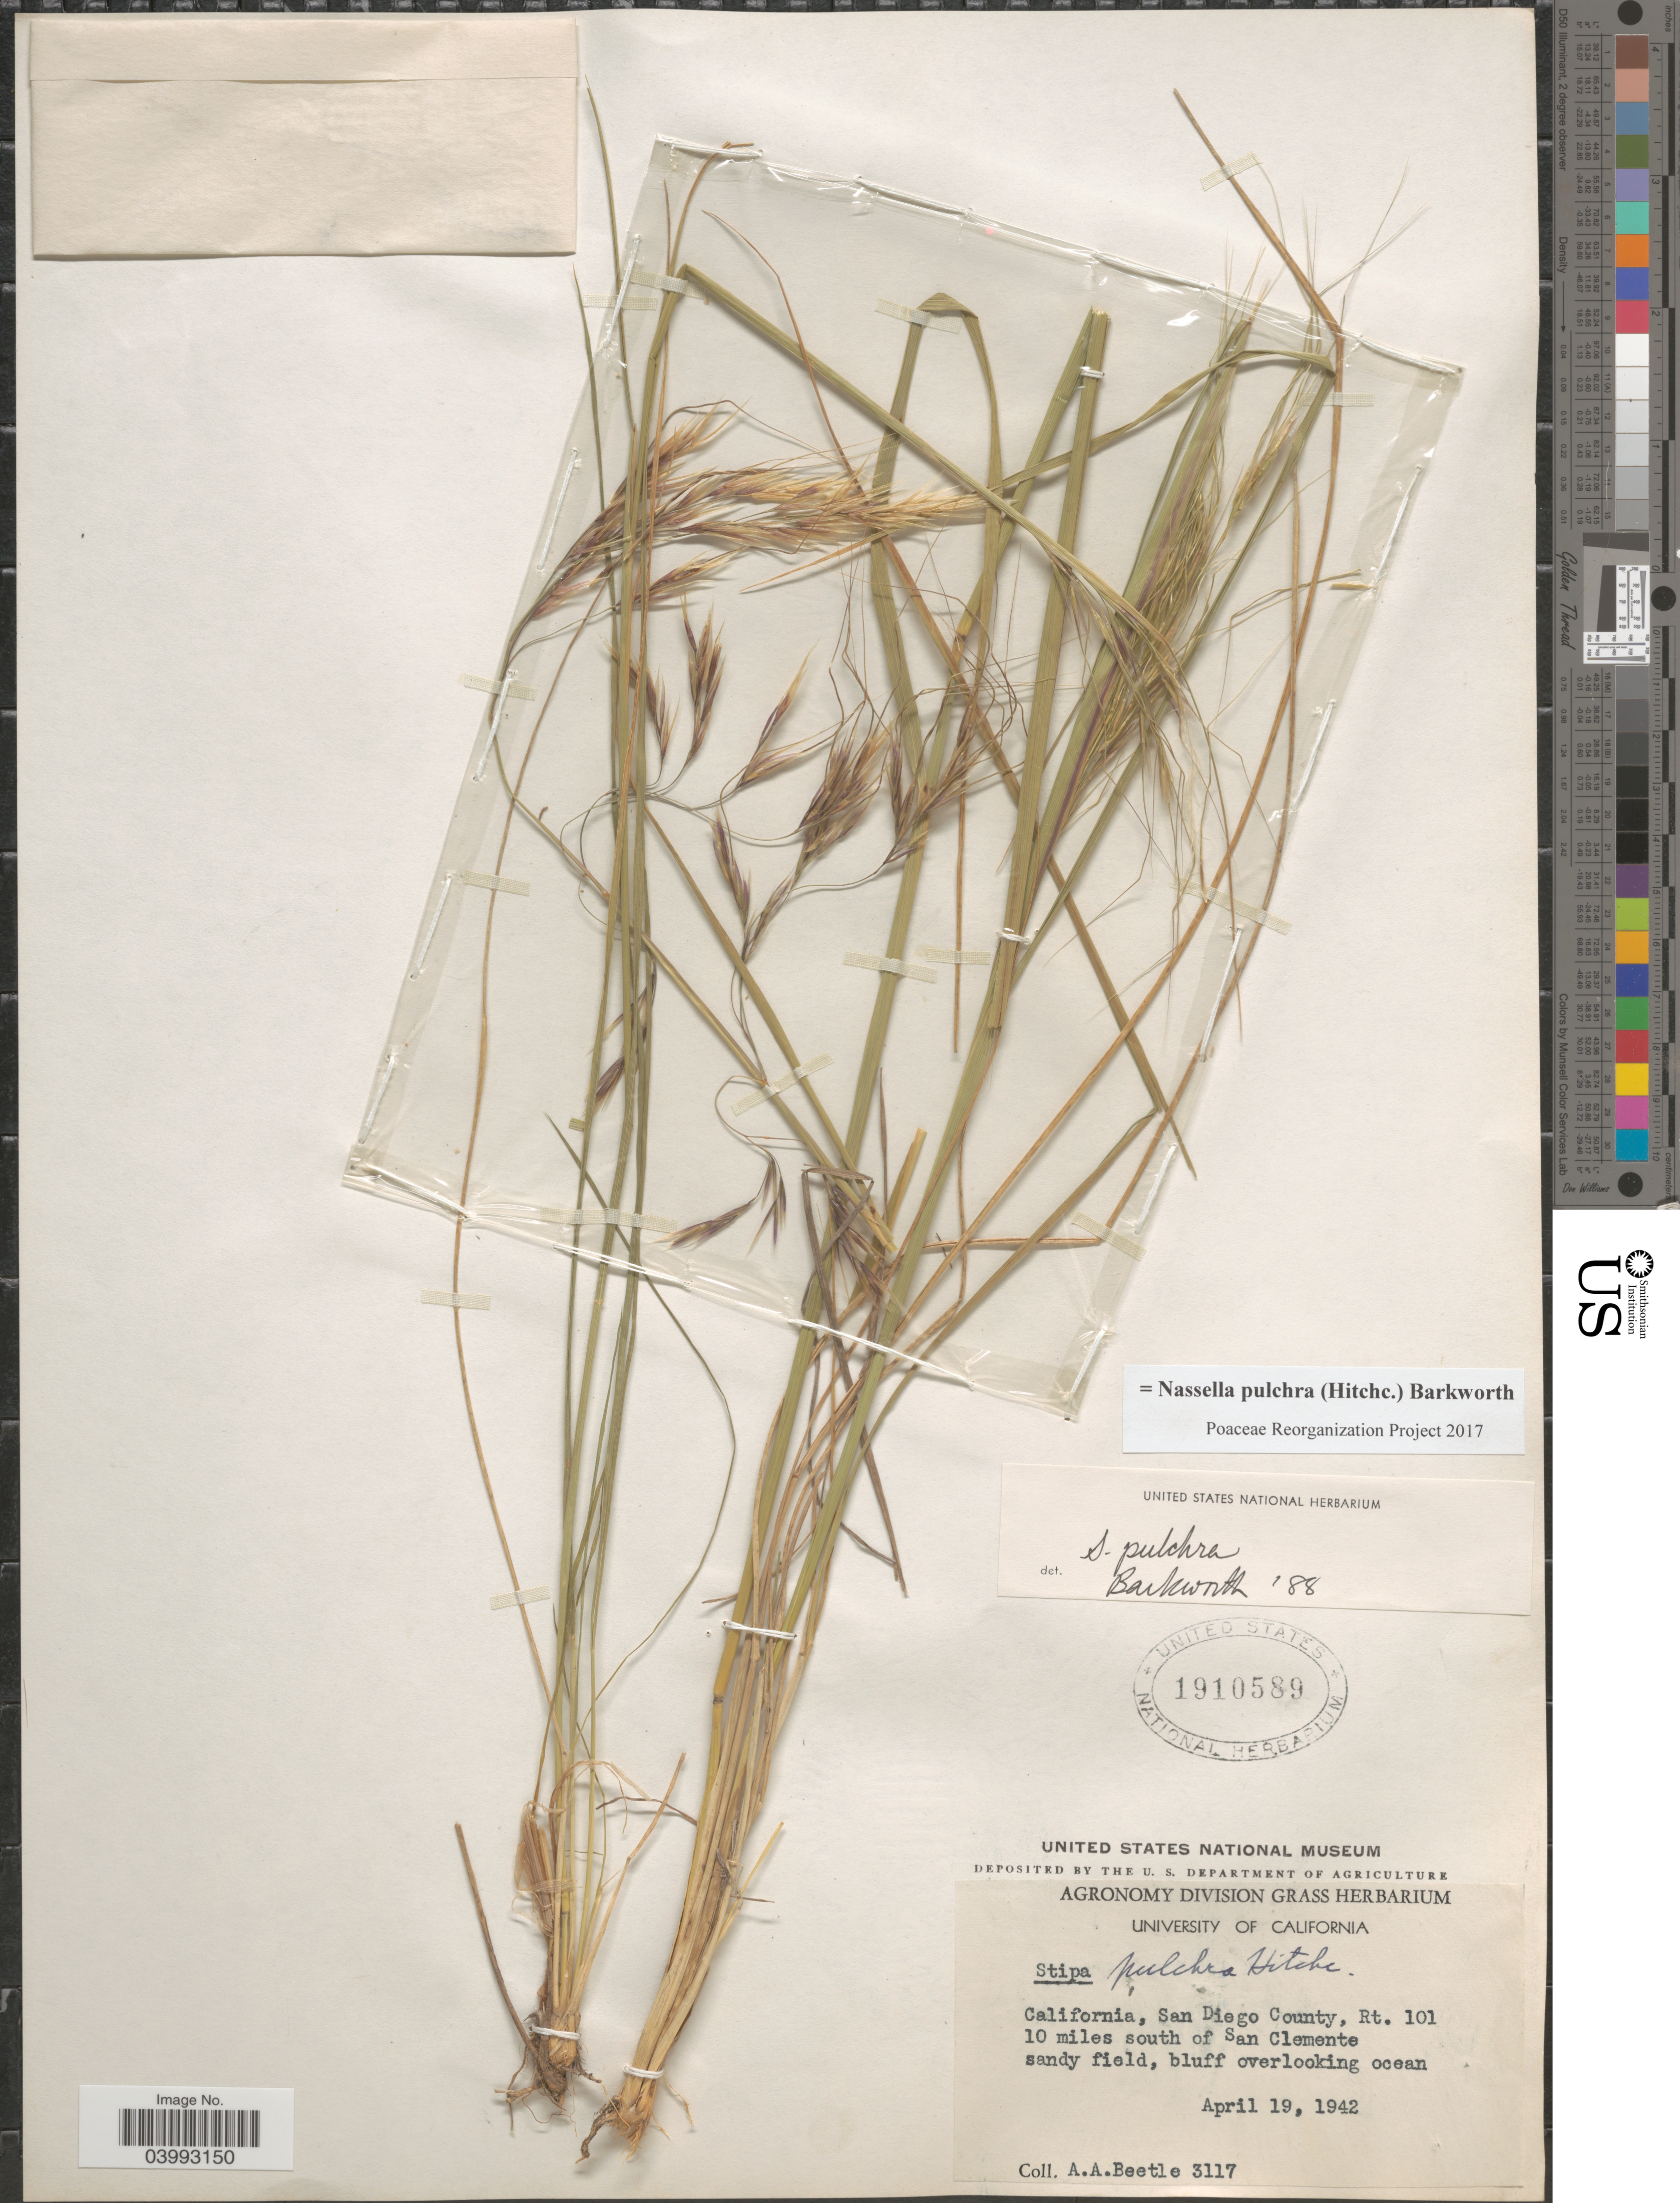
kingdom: Plantae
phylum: Tracheophyta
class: Liliopsida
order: Poales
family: Poaceae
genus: Nassella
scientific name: Nassella pulchra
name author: (Hitchc.) Barkworth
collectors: A. A. Beetle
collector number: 3117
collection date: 1942-04-19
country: United States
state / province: California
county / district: San Diego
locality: San Diego County, Rt. 101. 10 miles south of San Clemente sandy field, bluff overlooking ocean.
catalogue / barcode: US 1910589